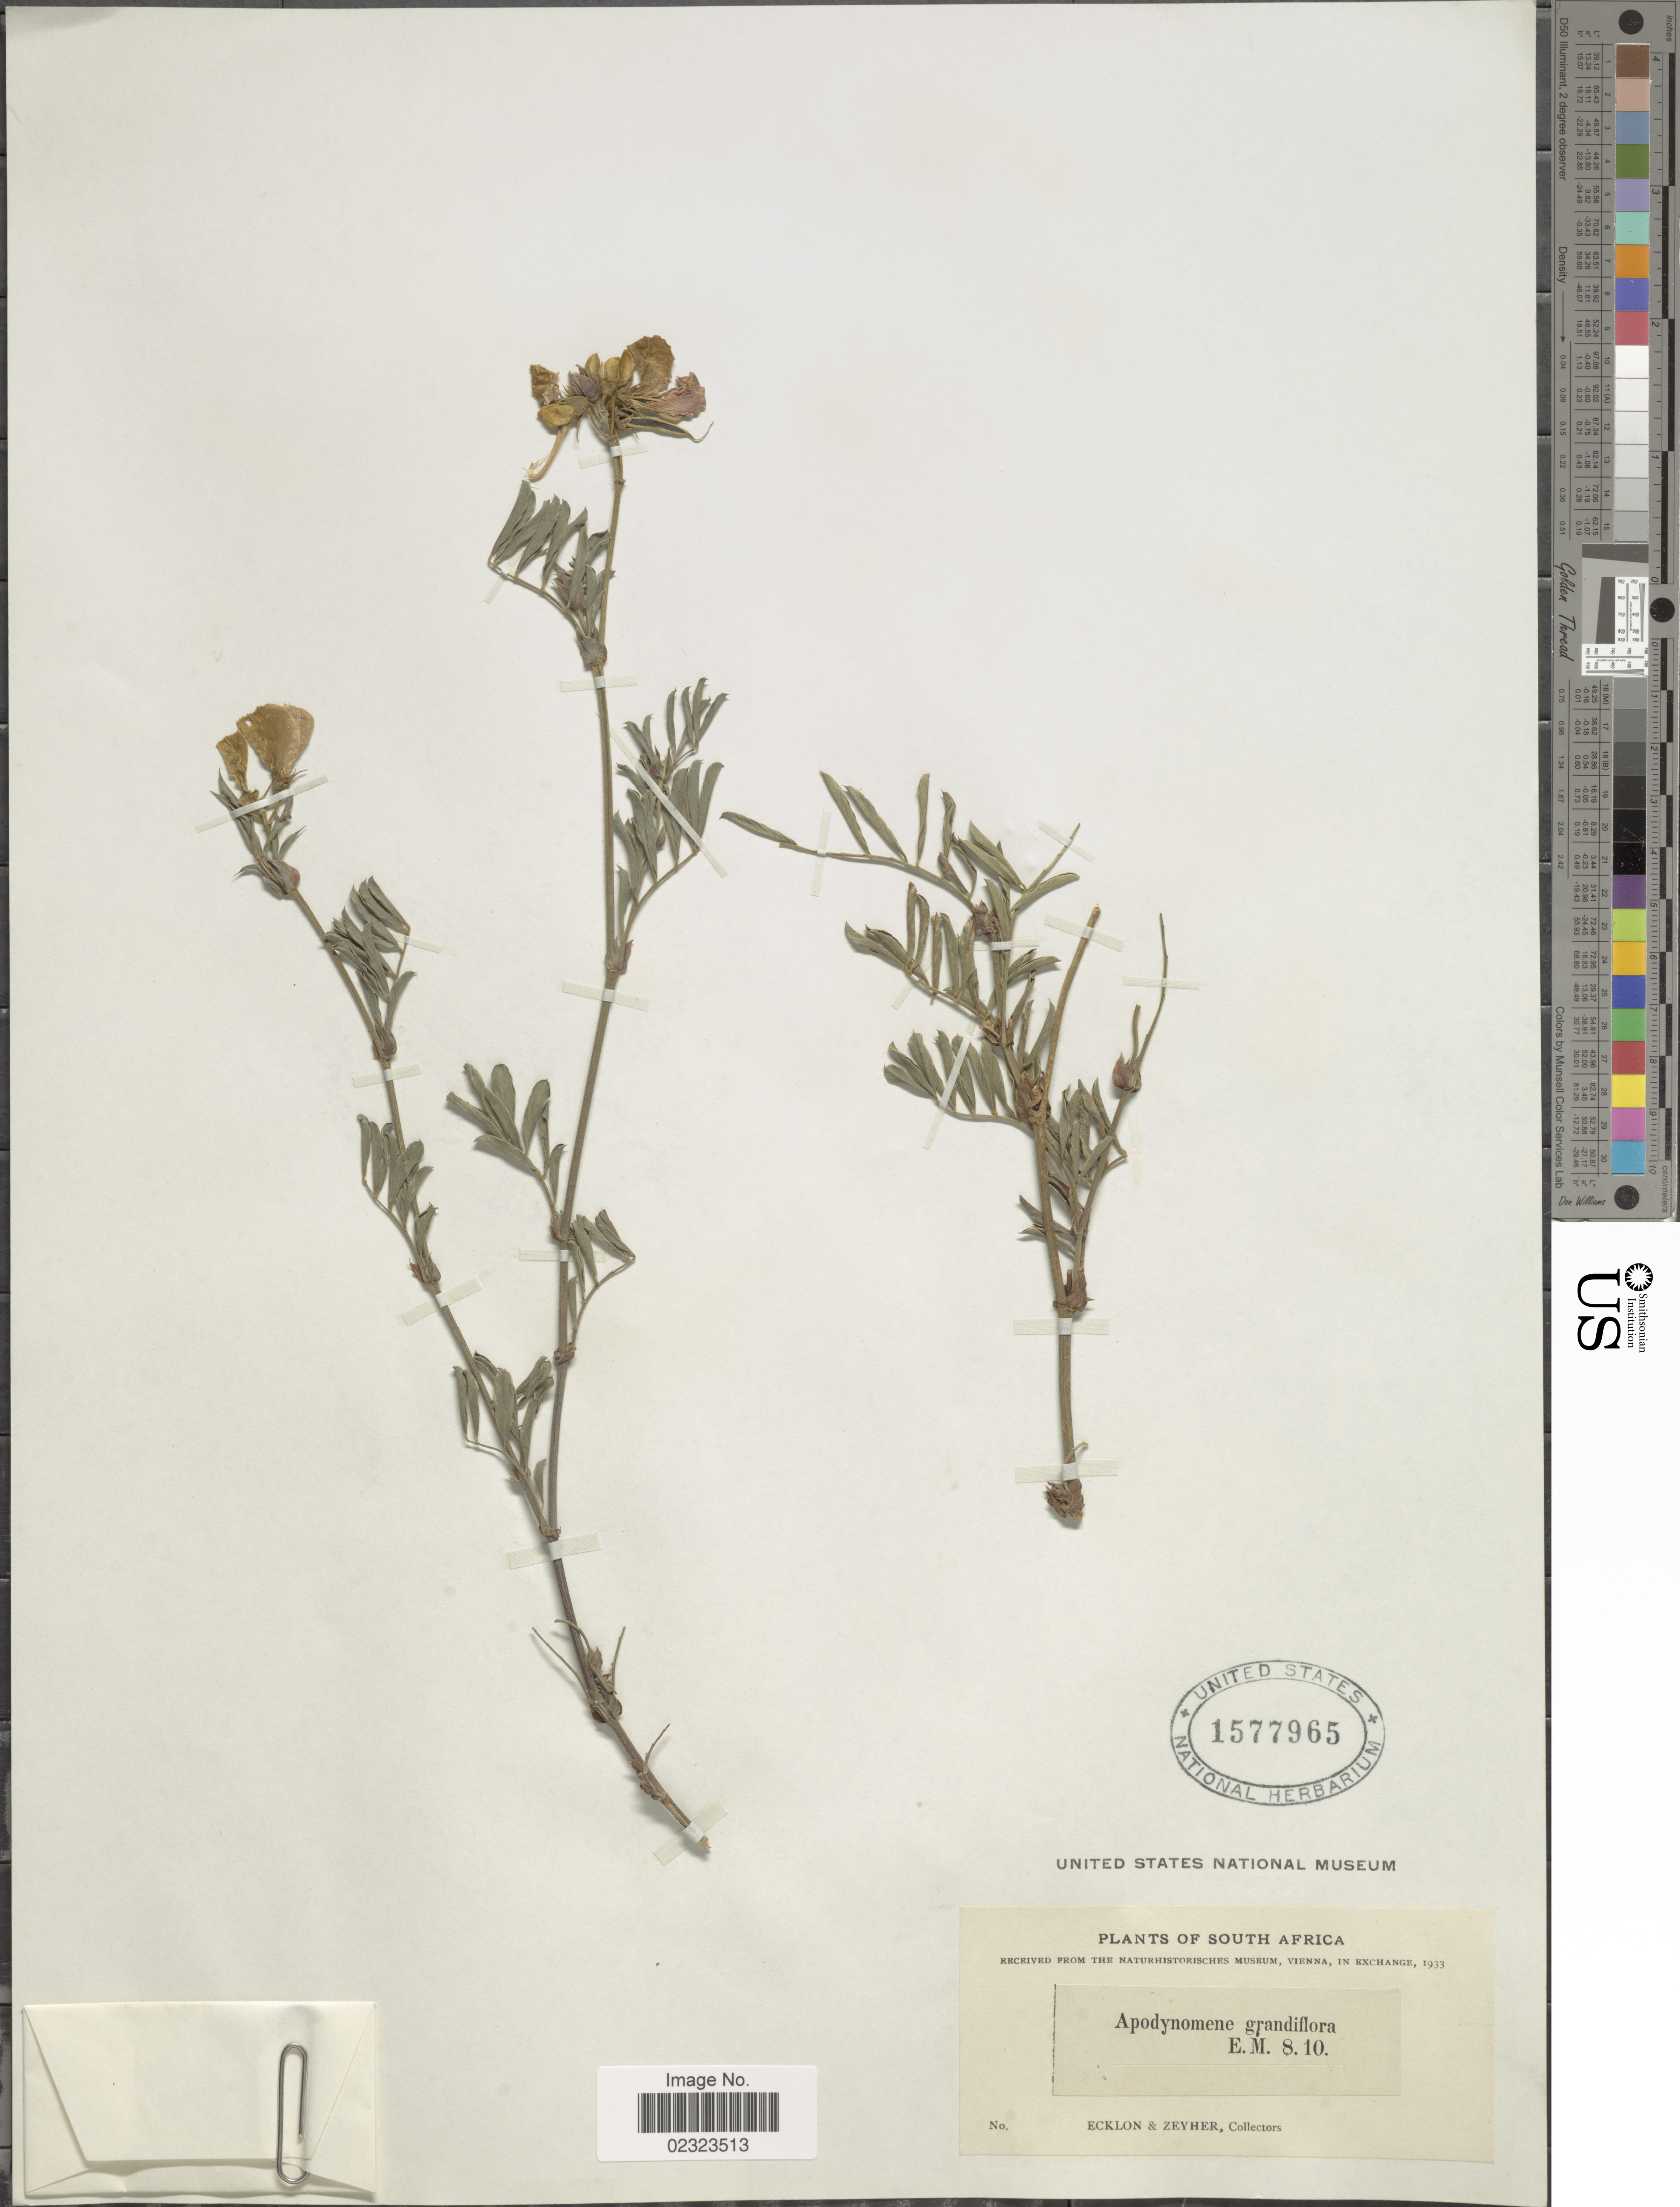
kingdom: Plantae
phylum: Tracheophyta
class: Magnoliopsida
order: Fabales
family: Fabaceae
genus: Tephrosia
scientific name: Tephrosia grandiflora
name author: (Vahl) Pers.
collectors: -. Ecklon & -. Zeyher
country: South Africa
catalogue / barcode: US 1577965